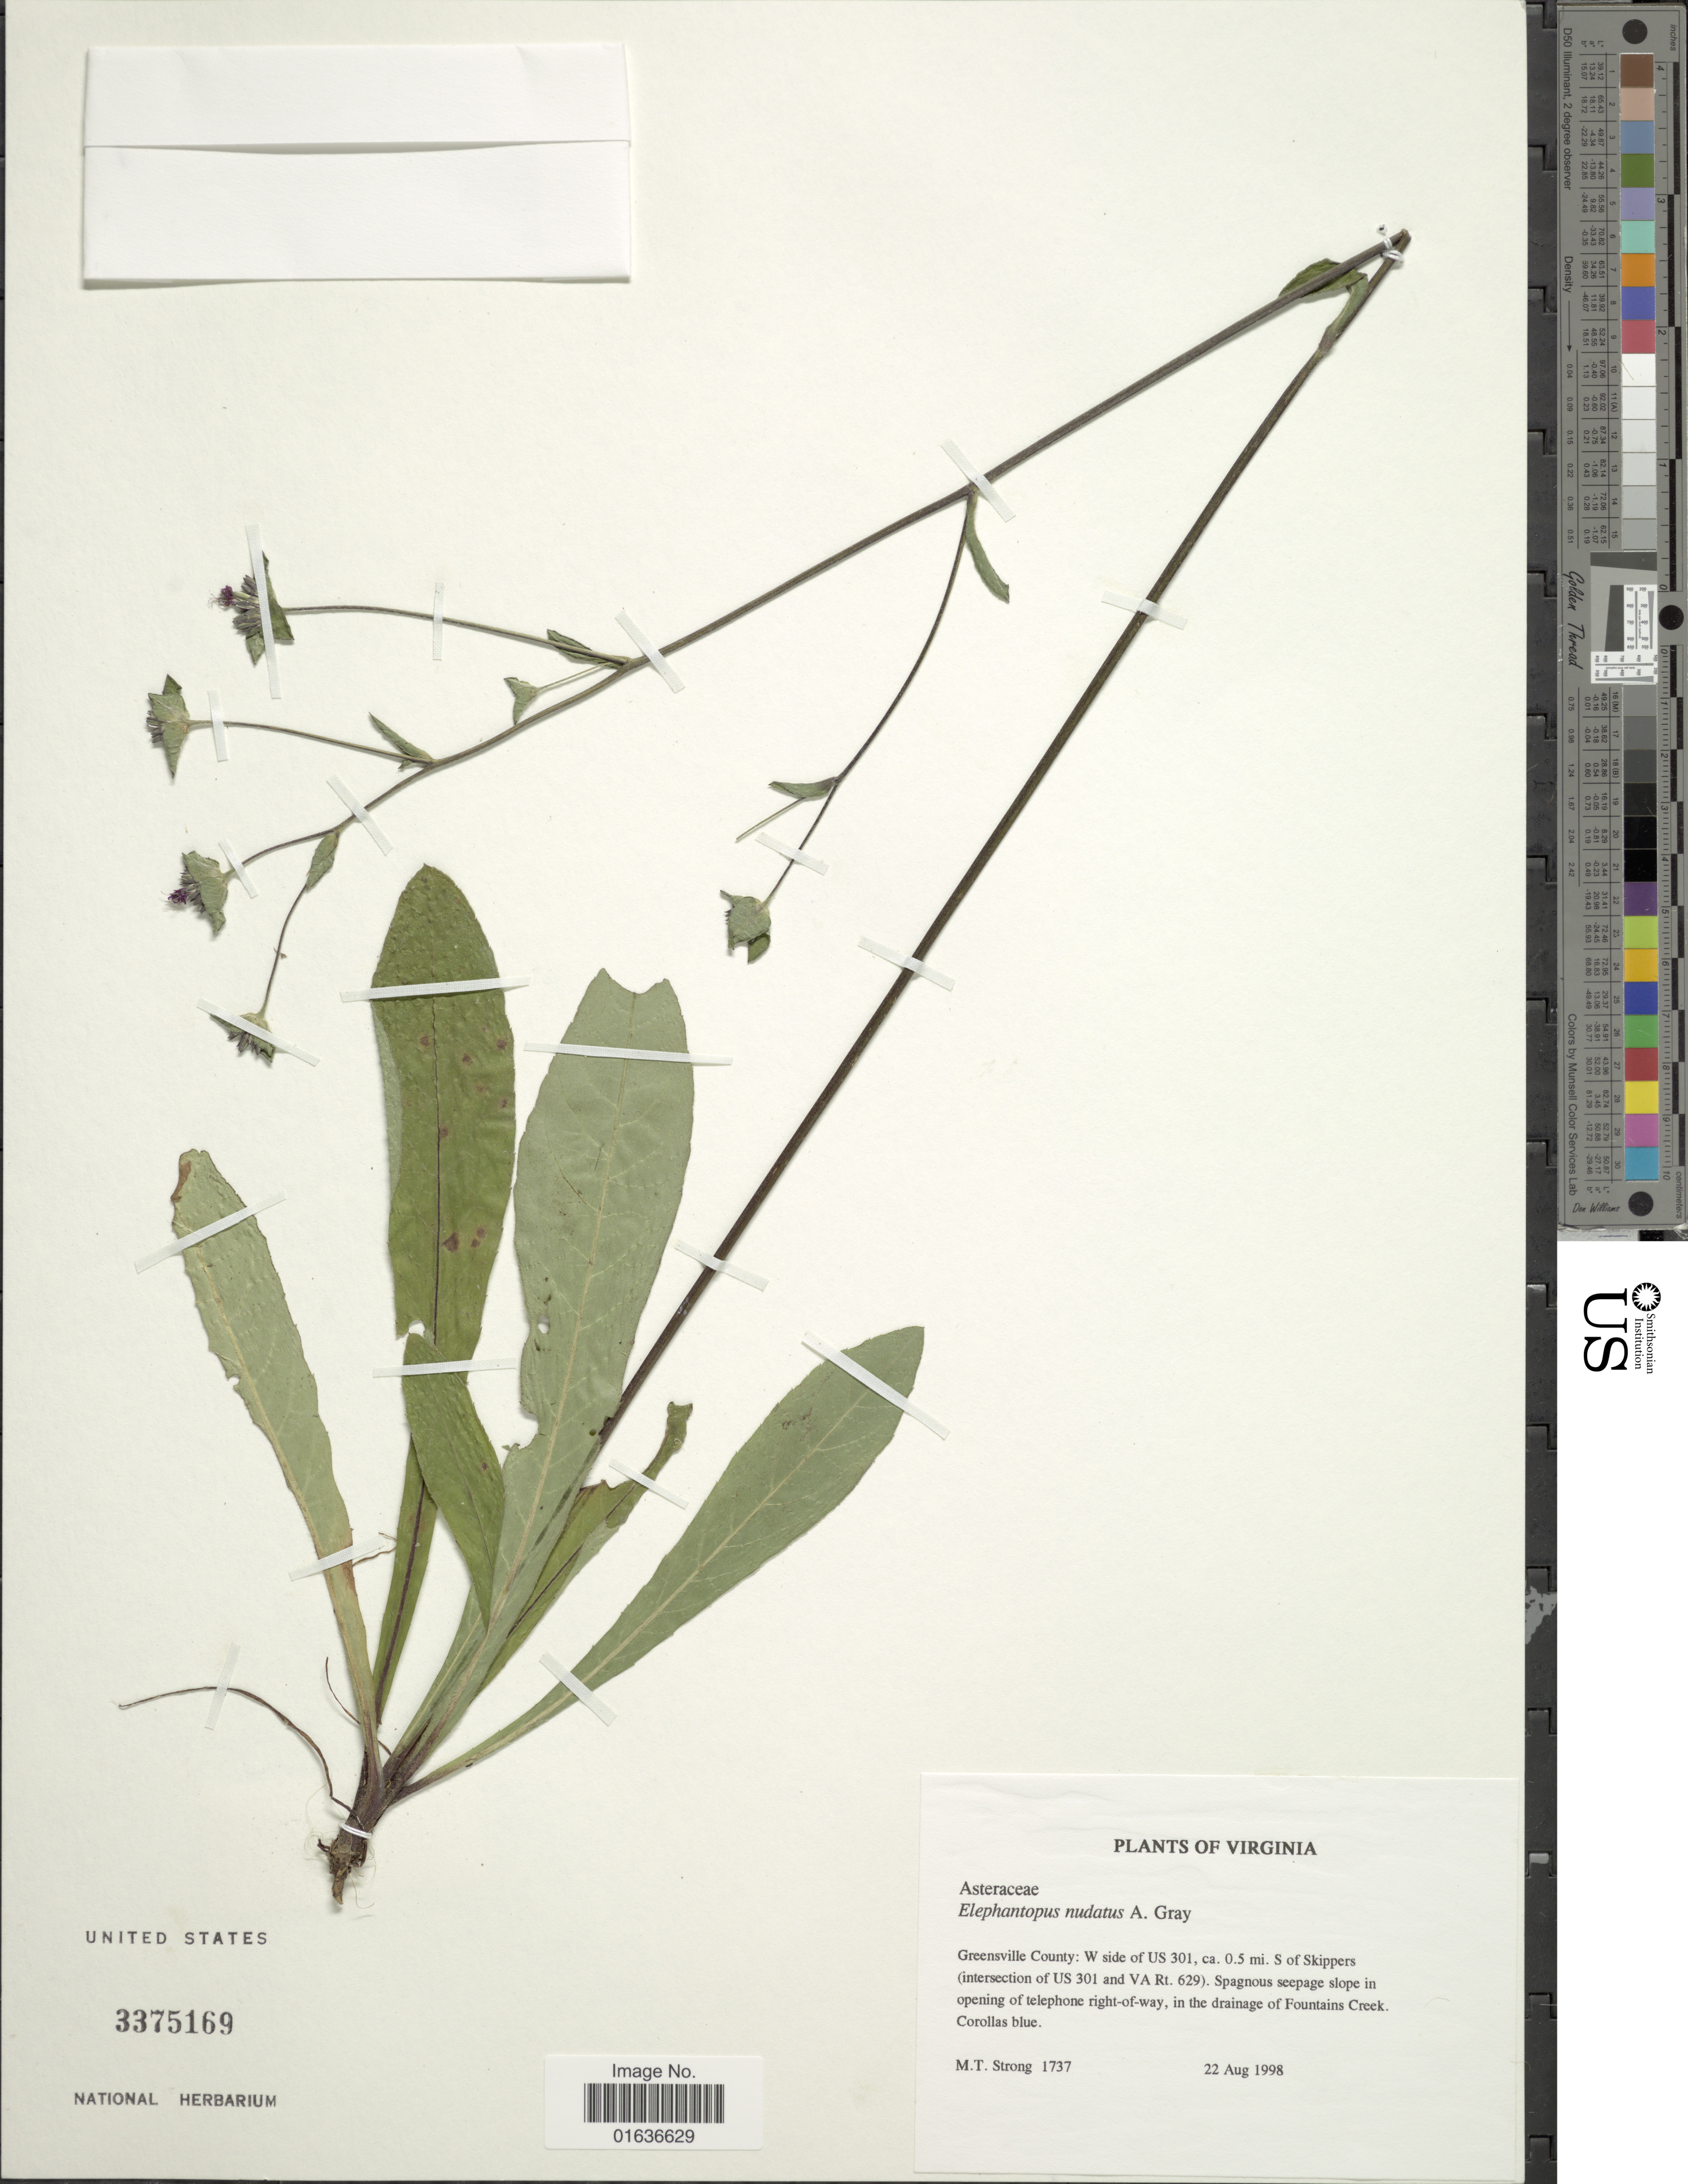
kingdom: Plantae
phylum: Tracheophyta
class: Magnoliopsida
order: Asterales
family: Asteraceae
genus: Elephantopus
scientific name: Elephantopus nudatus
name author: A. Gray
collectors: M. T. Strong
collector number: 1737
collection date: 1998-08-22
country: United States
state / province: Virginia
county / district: Greensville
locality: Greensville County: W side of US 301, ca. 0.5 mi S of Skippers (intersection of US 301 and VA Rt. 629). Spagnous seepage slope in opening of telephone right of way, in the drainage of Fountains Creek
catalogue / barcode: US 3375169